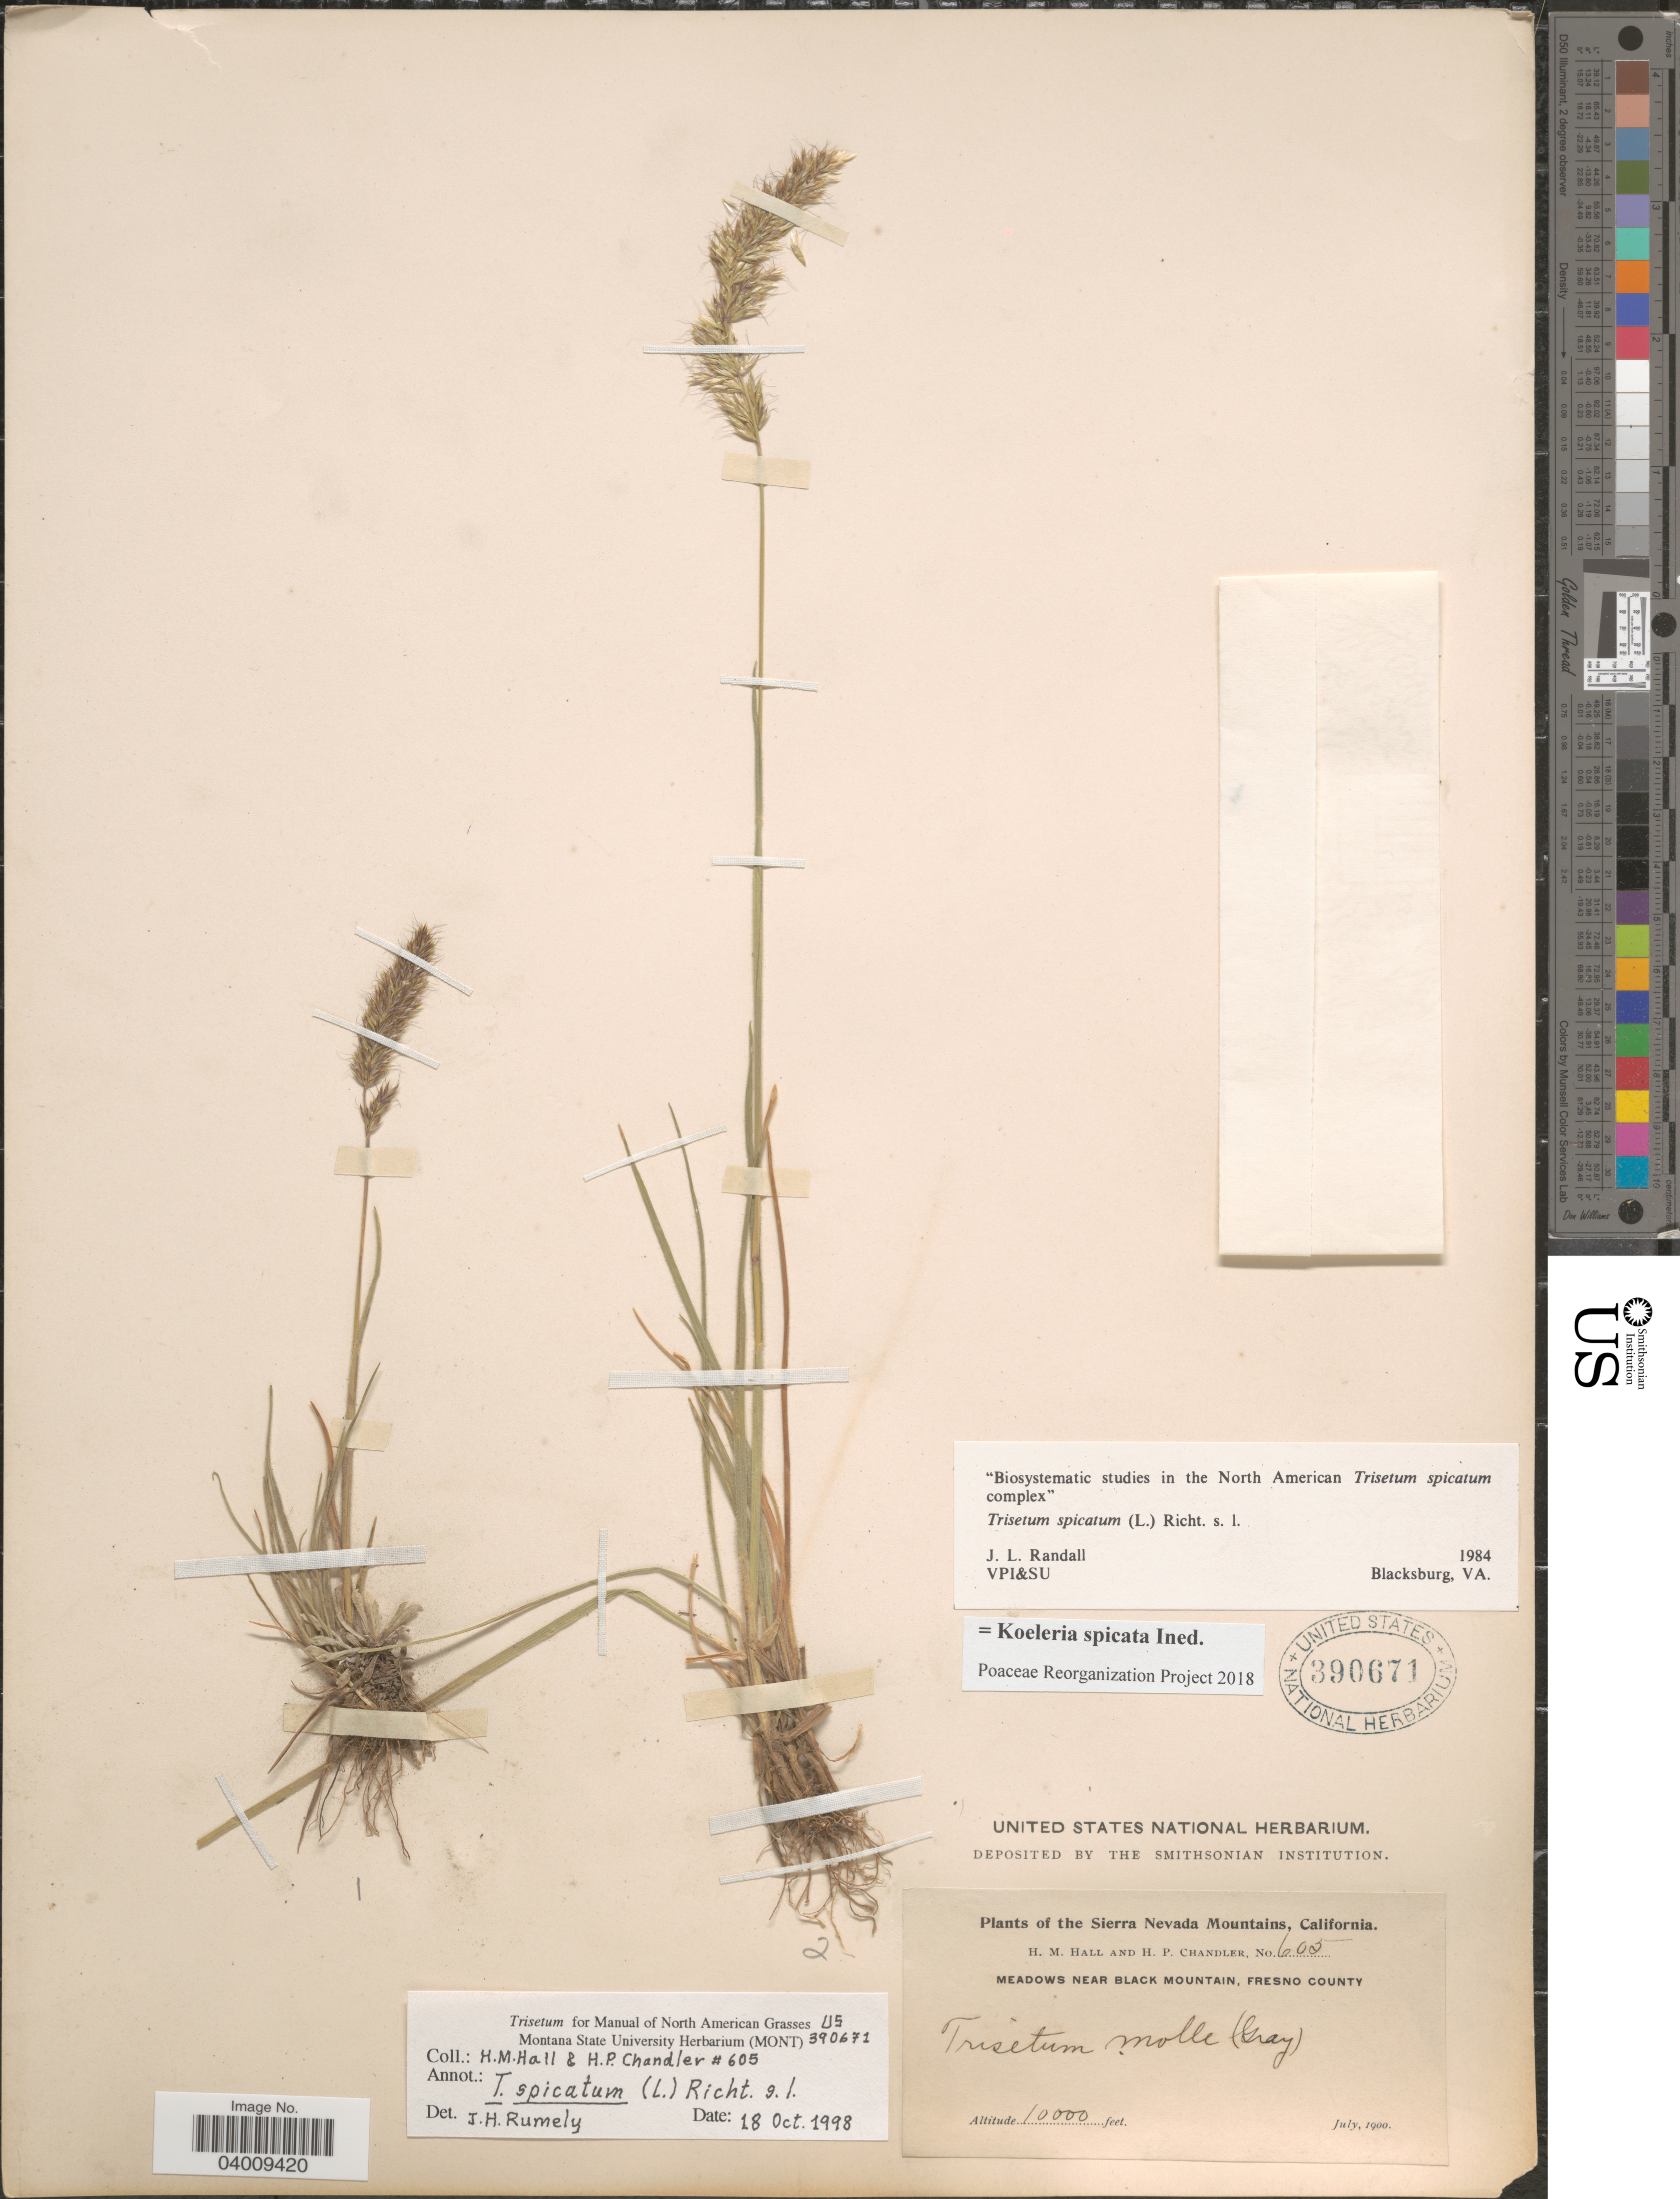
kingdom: Plantae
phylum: Tracheophyta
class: Liliopsida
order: Poales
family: Poaceae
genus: Koeleria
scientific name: Koeleria spicata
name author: (L.) Barberá et al.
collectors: H. M. Hall & H. Chandler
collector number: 605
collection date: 1900-07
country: United States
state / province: California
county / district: Fresno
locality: The Sierra Nevada Mountains. Meadows near Black Mountain, Fresno County.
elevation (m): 3048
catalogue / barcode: US 390671